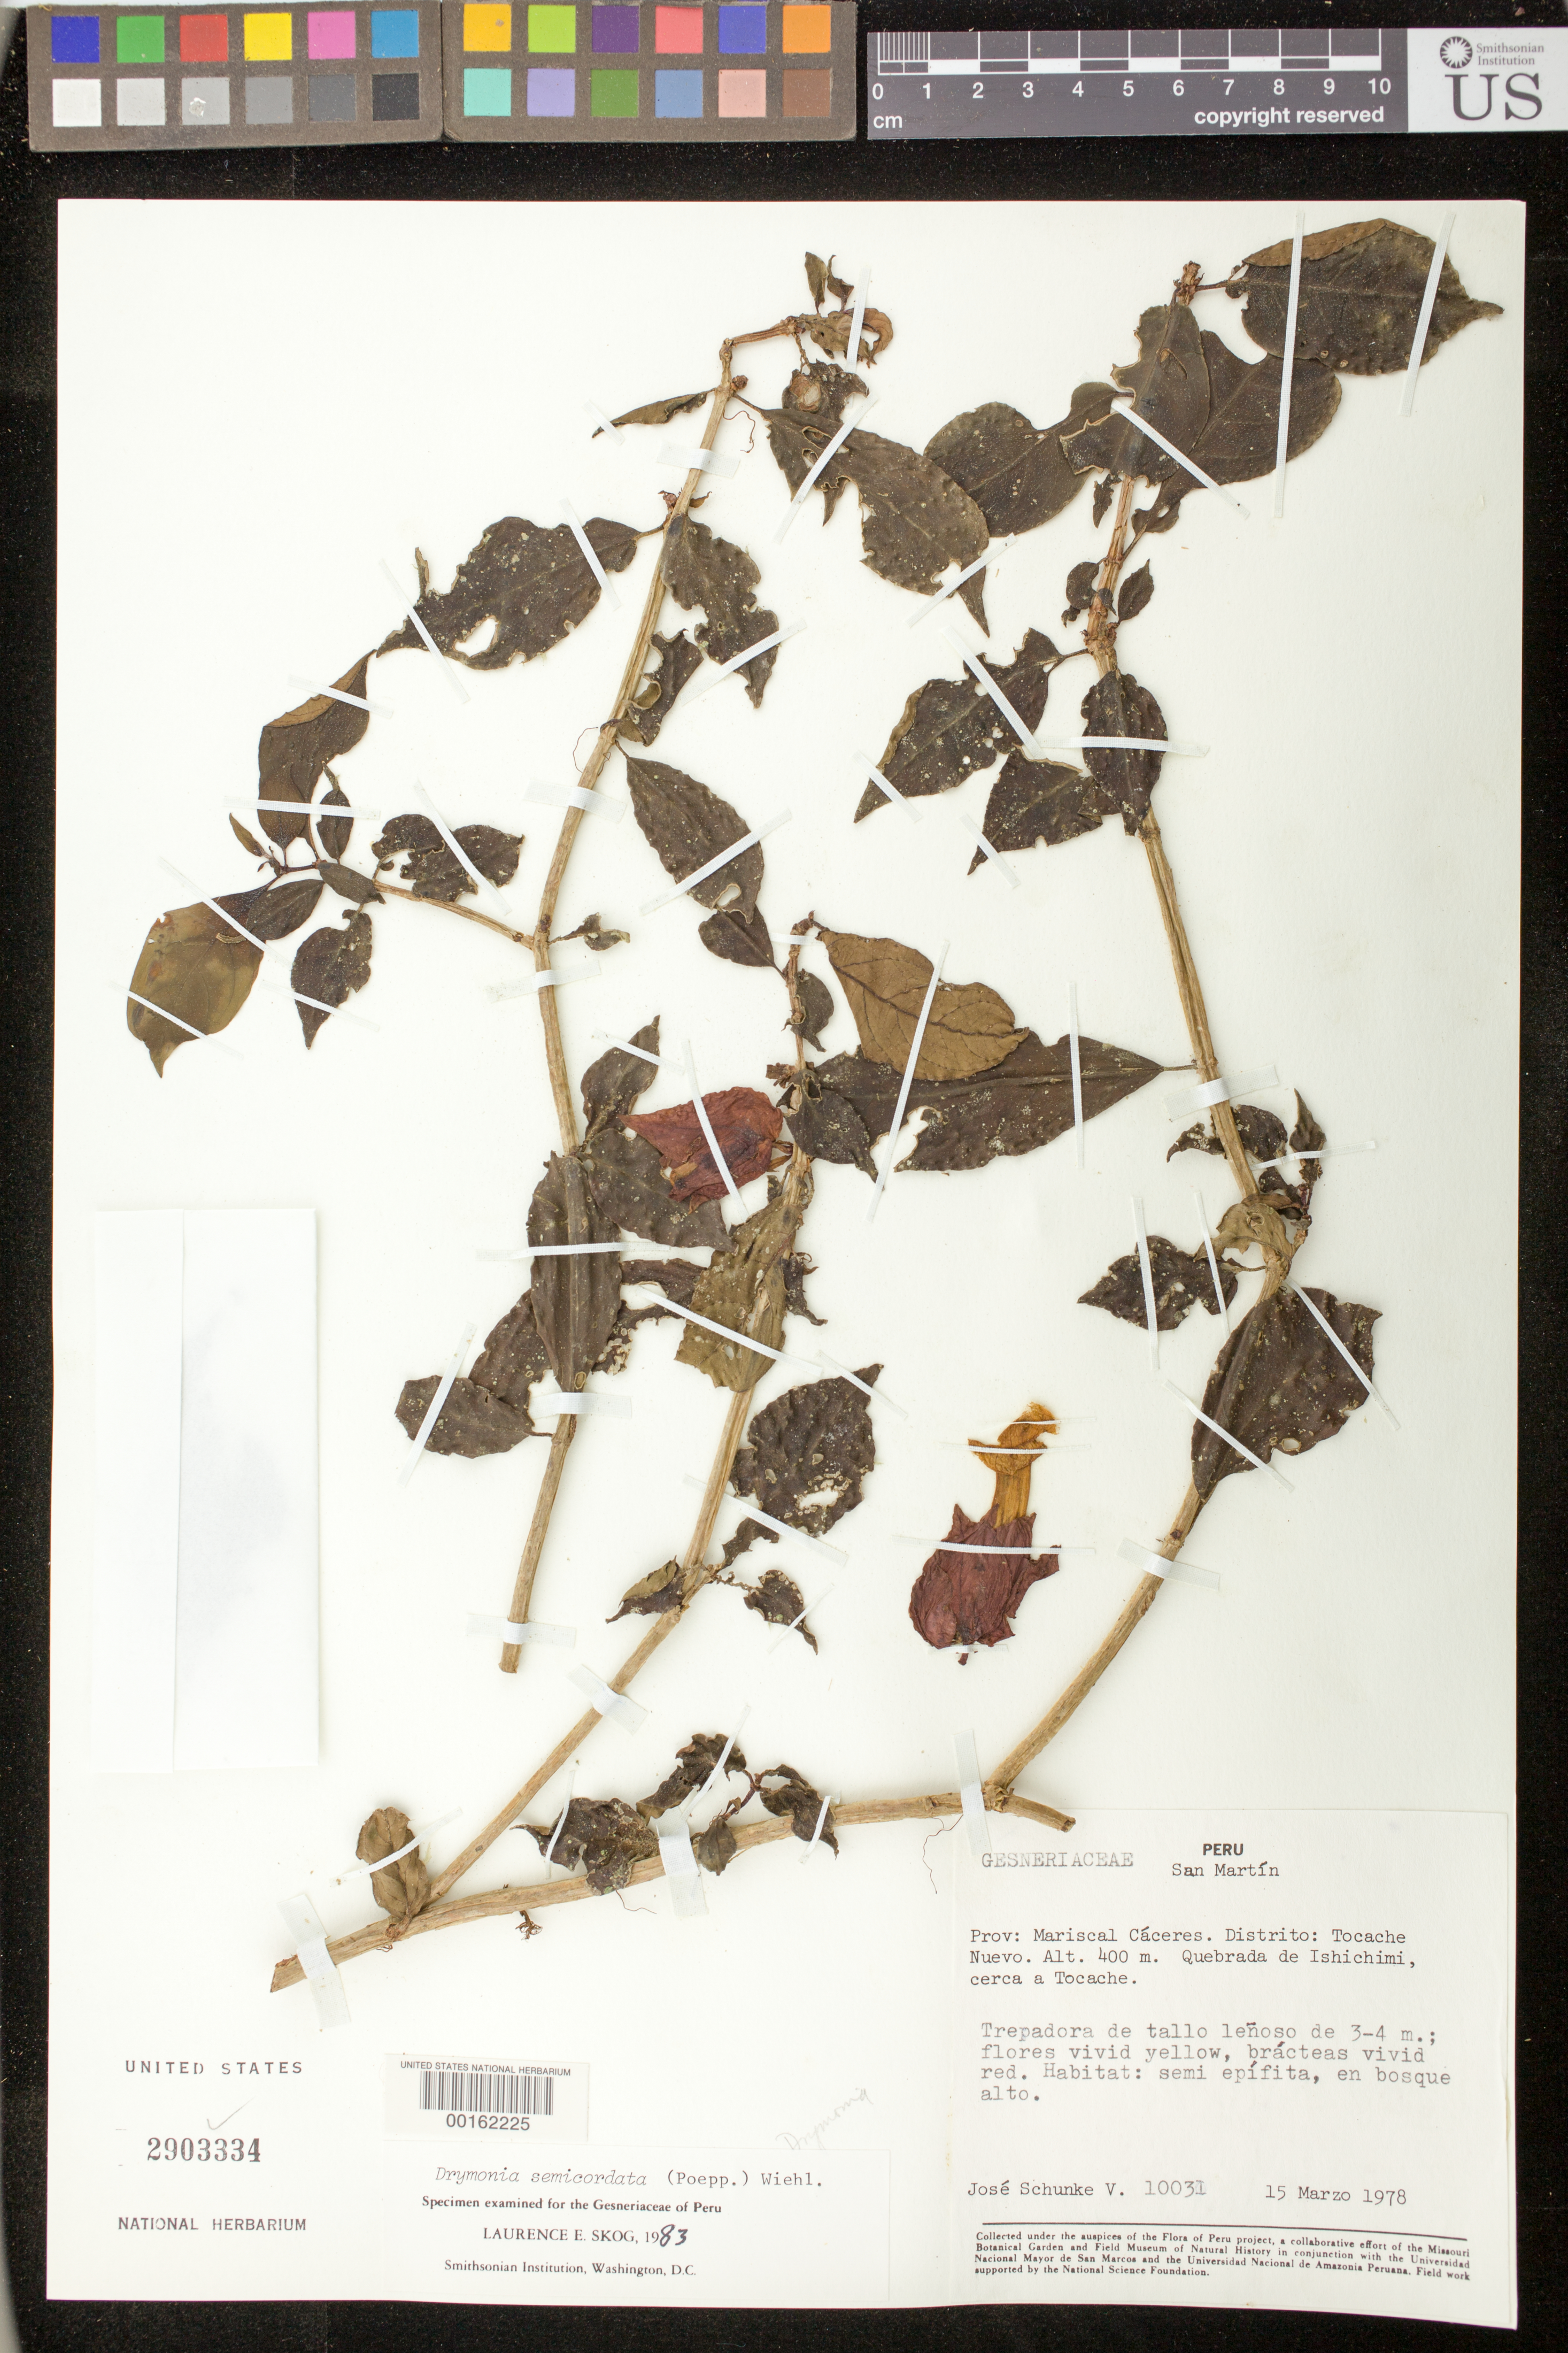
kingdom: Plantae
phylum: Tracheophyta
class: Magnoliopsida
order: Lamiales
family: Gesneriaceae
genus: Drymonia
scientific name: Drymonia semicordata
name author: (Poepp.) Wiehler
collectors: J. Schunke Vigo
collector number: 10031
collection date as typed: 15 Mar 1978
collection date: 1978-03-15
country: Peru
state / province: San Martín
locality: Prov. Mariscal Cáceres, Dtto. Tocache Nuevo, quebrada of Ishichimi, near Tocache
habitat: Semi epiphyte, in tall forest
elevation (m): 400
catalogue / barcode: US 2903334